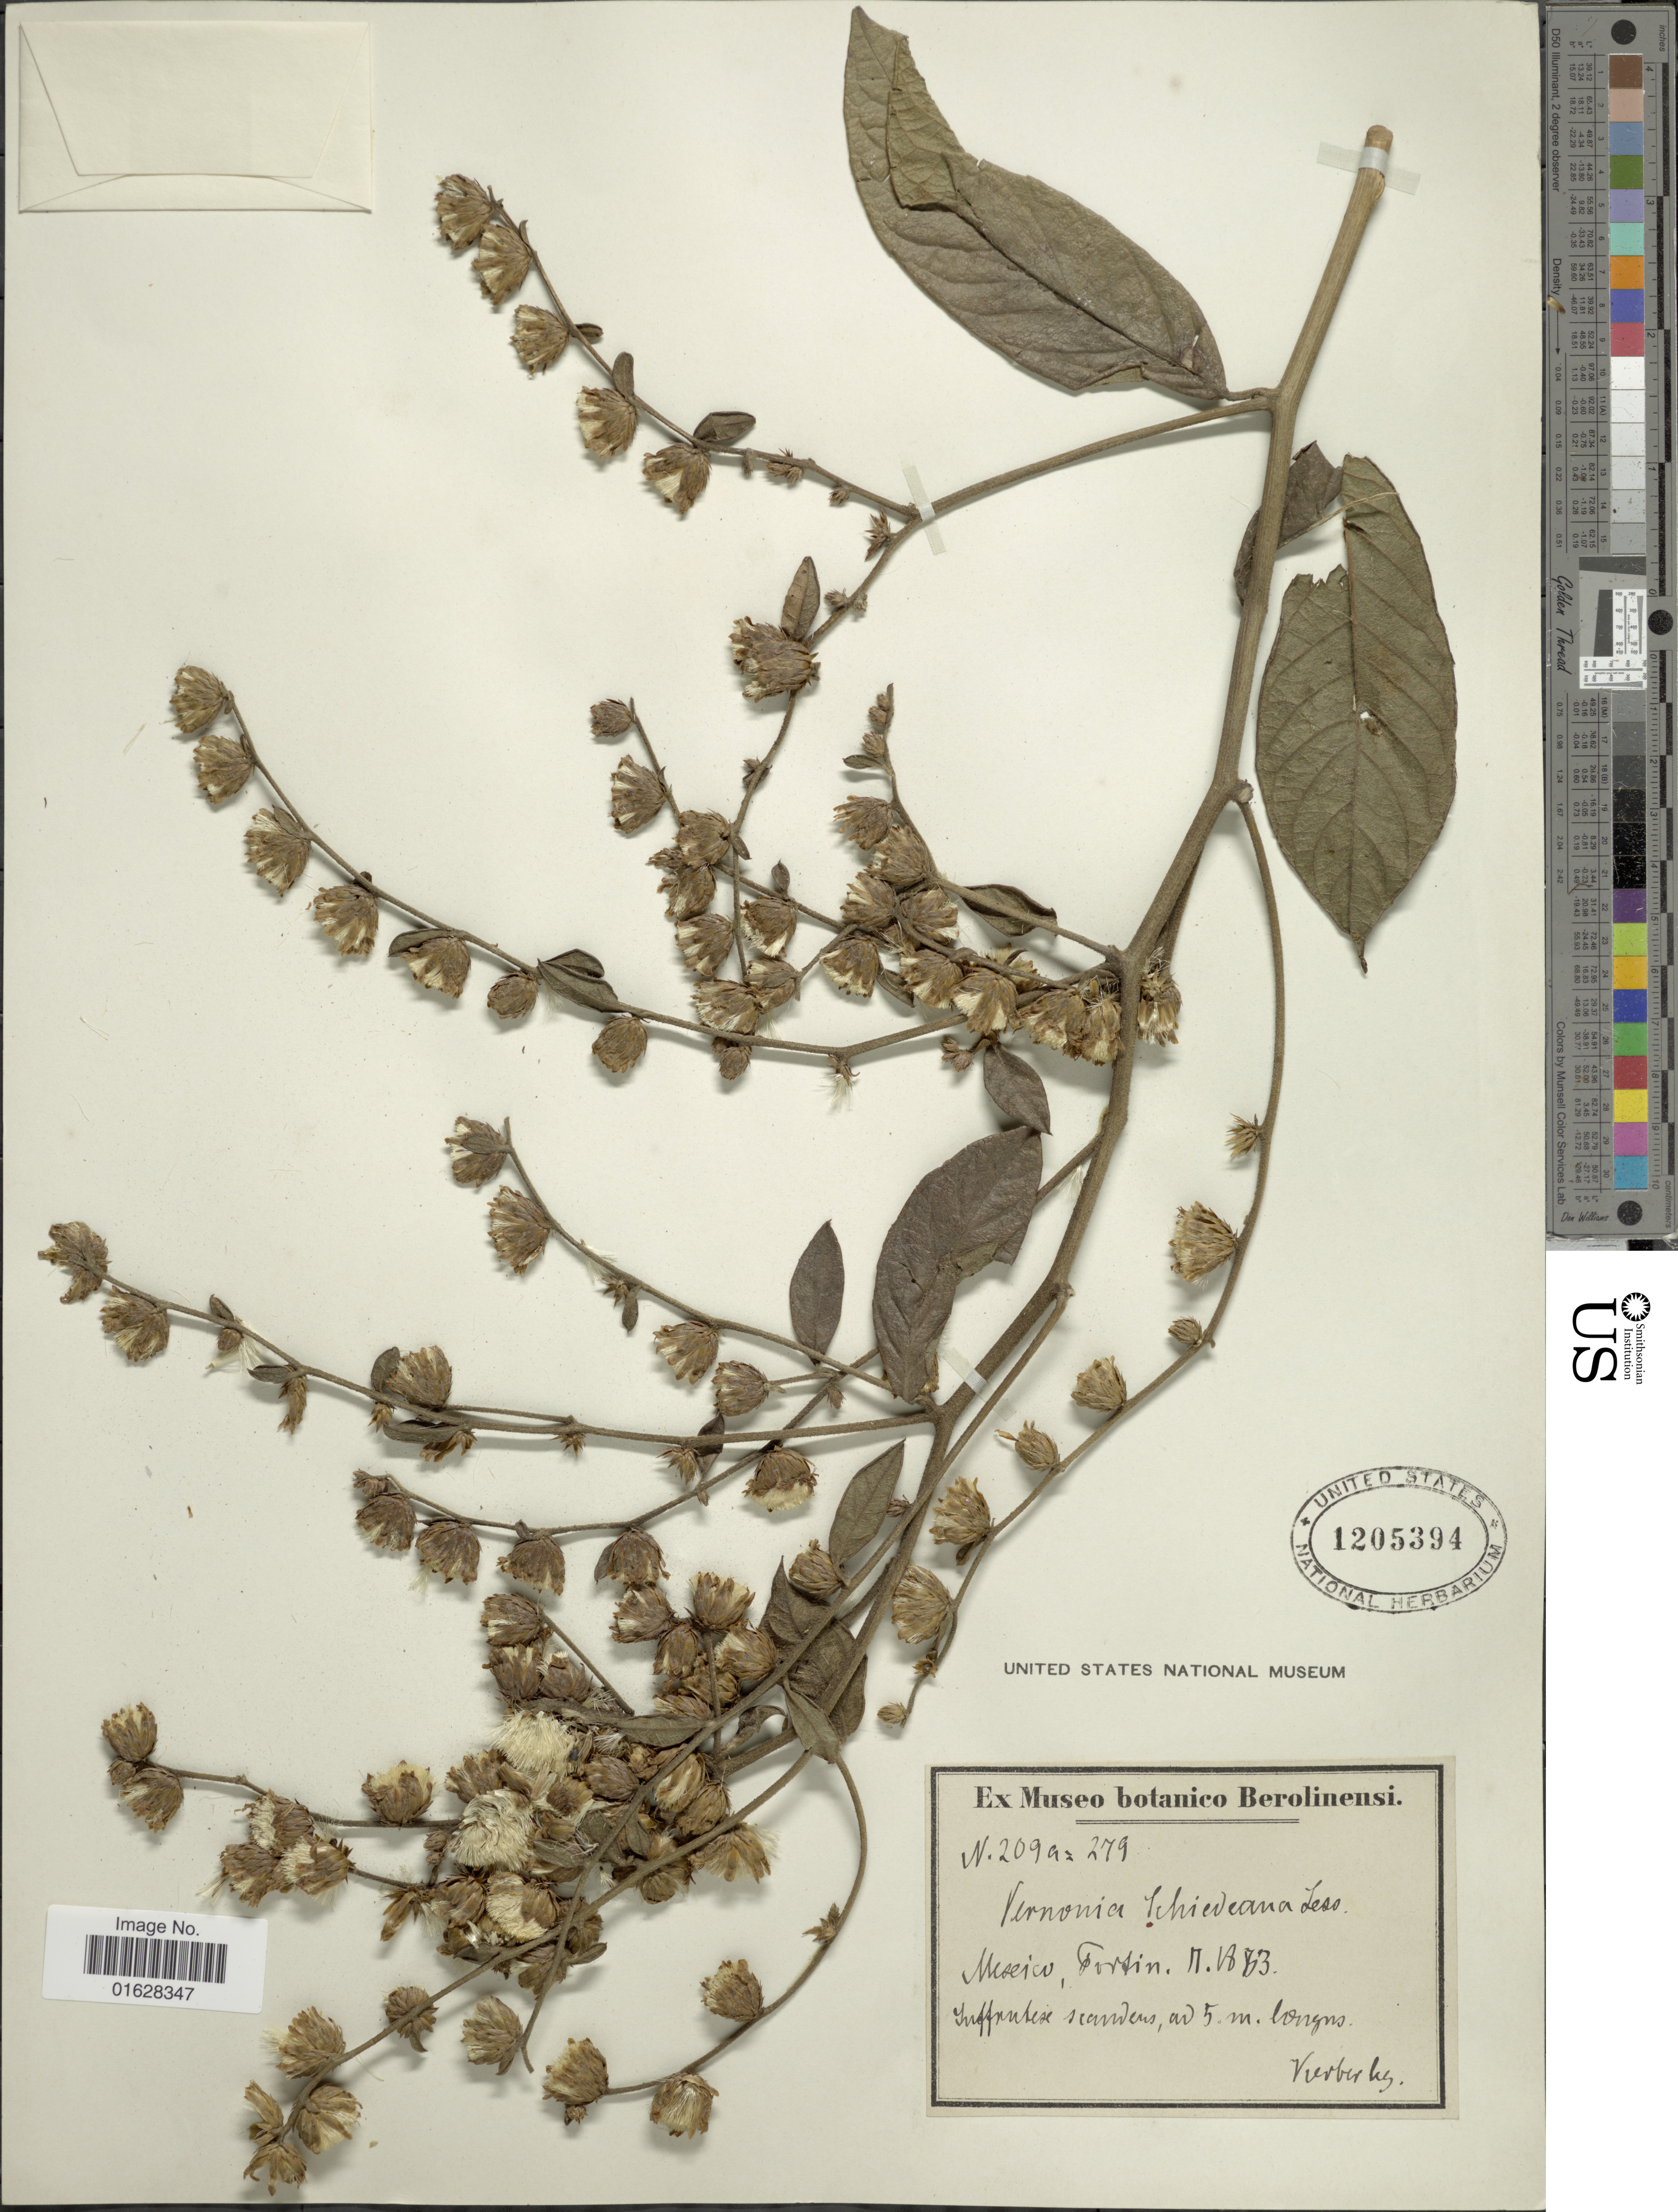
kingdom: Plantae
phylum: Tracheophyta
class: Magnoliopsida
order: Asterales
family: Asteraceae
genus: Lepidaploa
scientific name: Lepidaploa tortuosa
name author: (L.) H. Rob.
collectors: -. Kerber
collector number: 209a=279*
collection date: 1883-02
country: Mexico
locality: Mexico, Fortin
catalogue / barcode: US 1205394